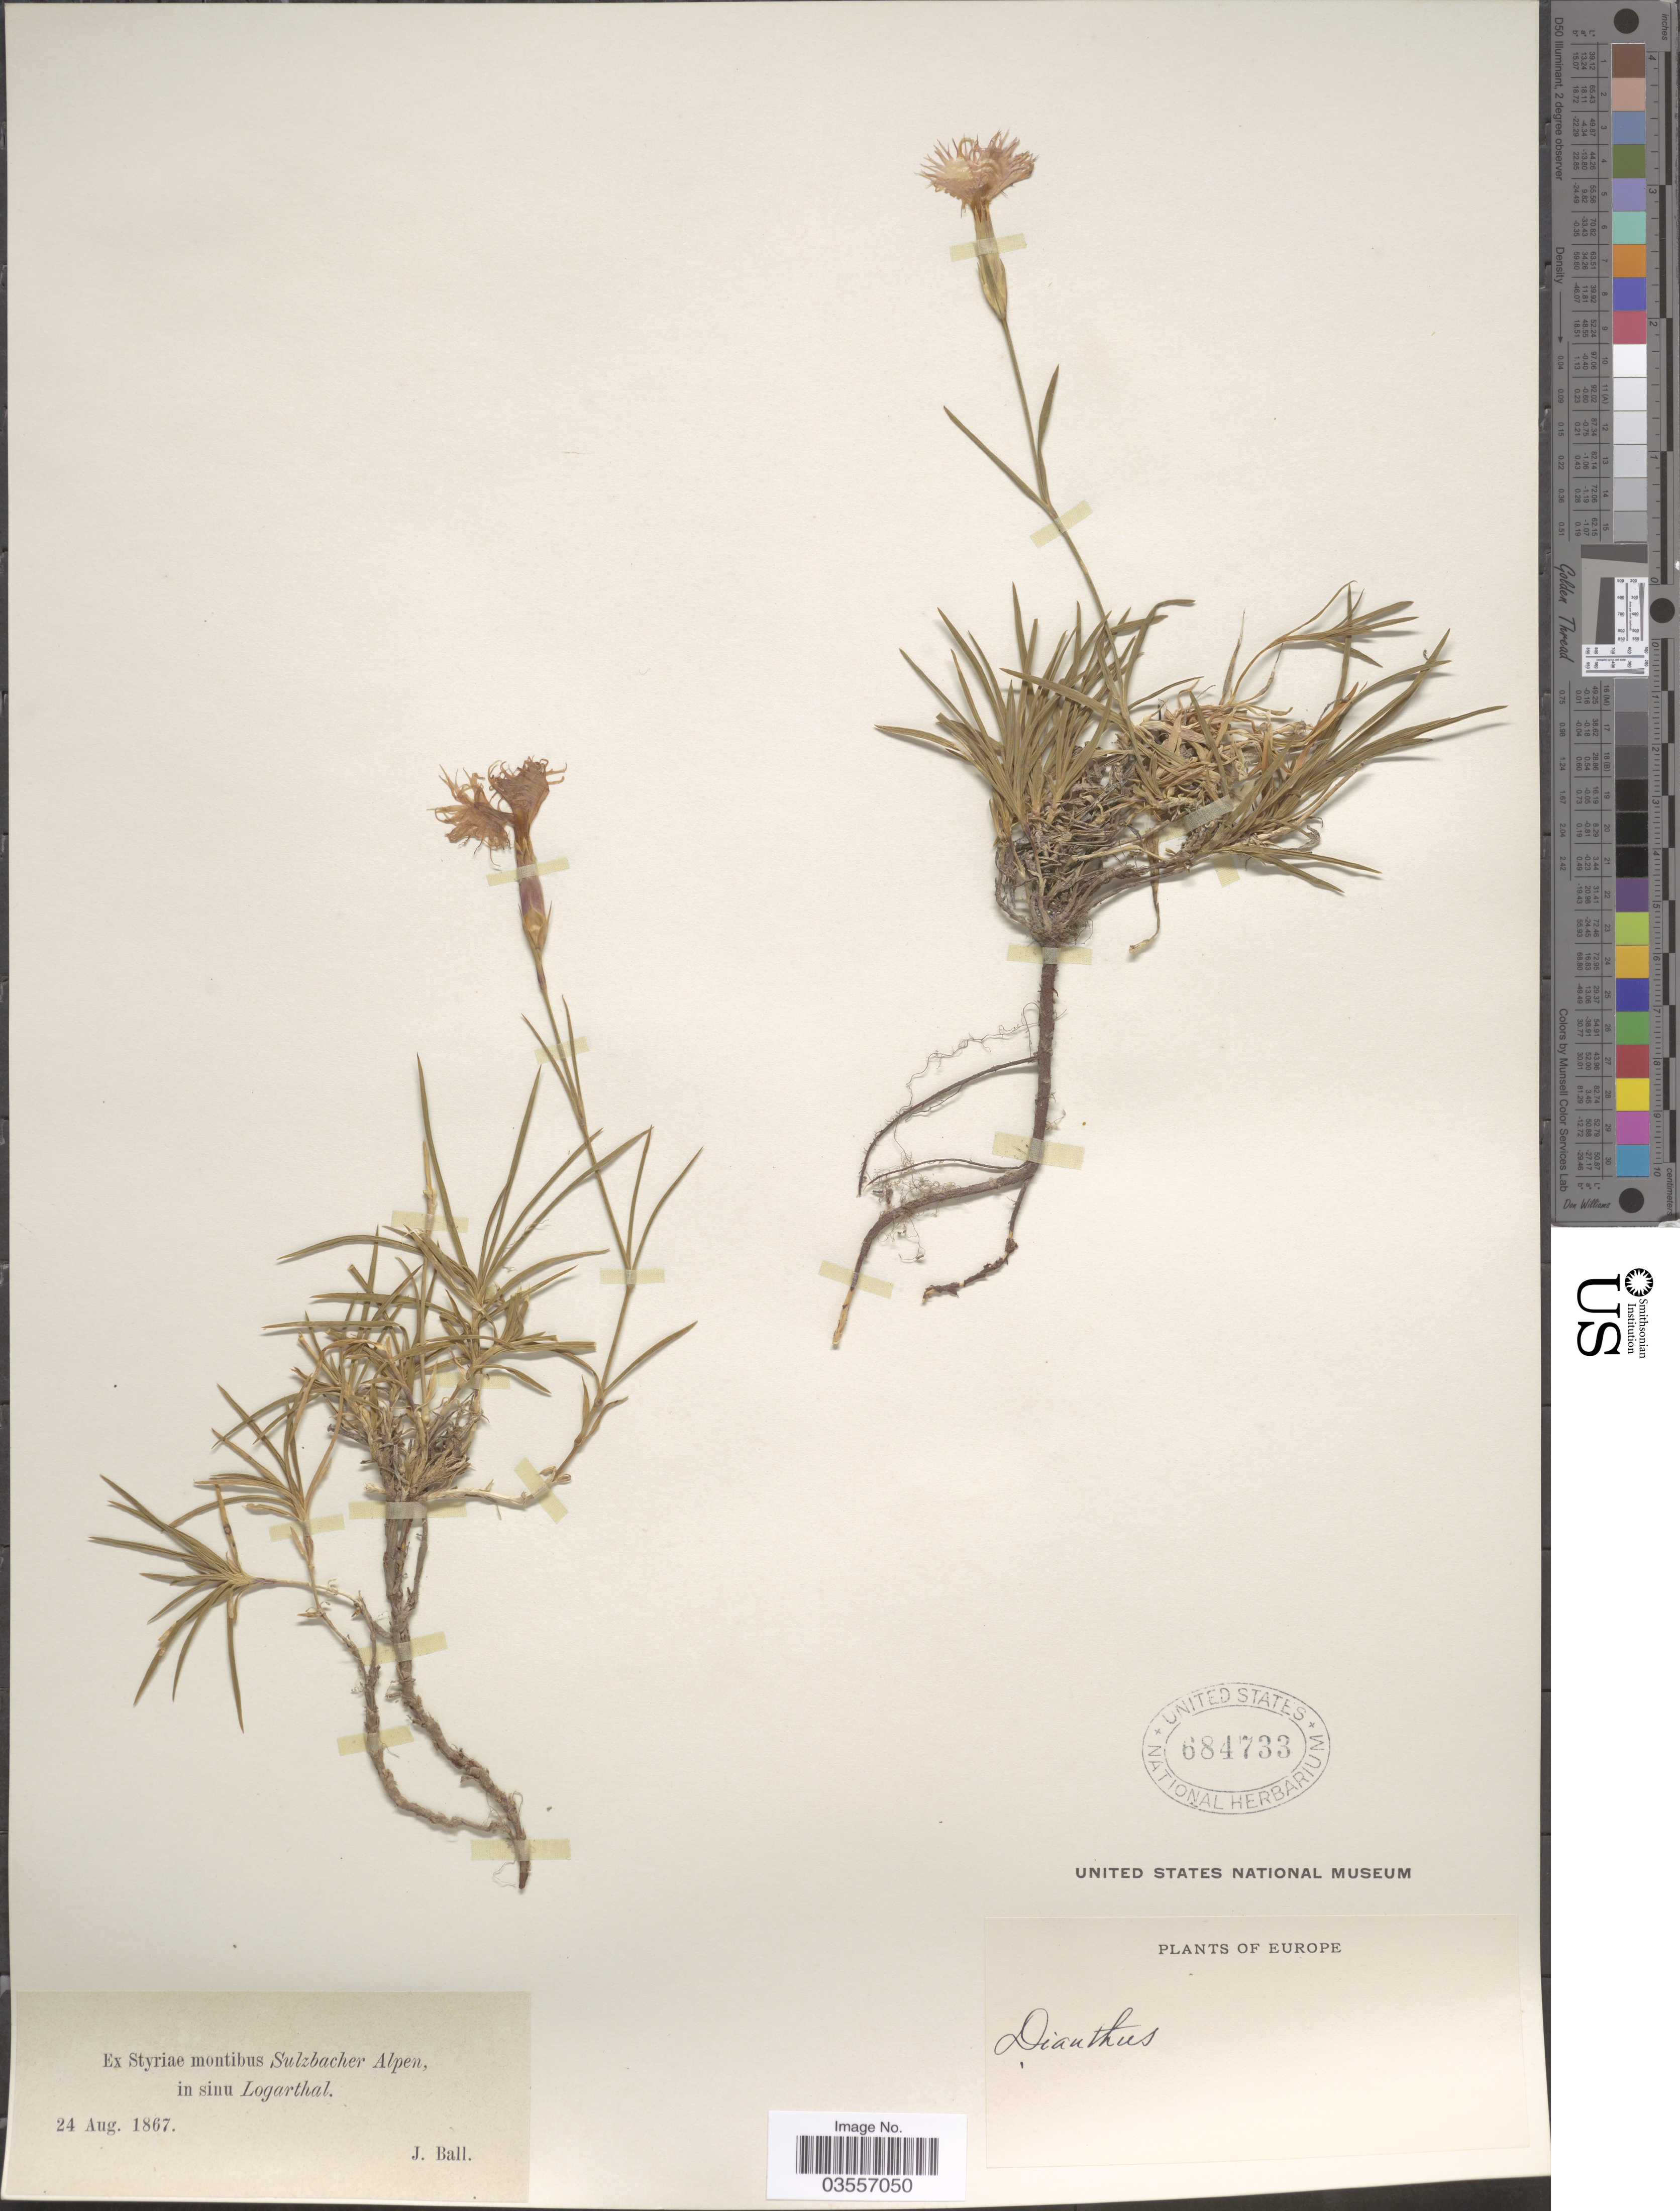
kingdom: Plantae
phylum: Tracheophyta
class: Magnoliopsida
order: Caryophyllales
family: Caryophyllaceae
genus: Dianthus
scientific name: Dianthus sp.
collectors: J. Ball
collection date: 1867-08-24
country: Austria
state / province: Steiermark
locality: Ex Styriae montibus Sulzbacher Alpen, in sinu Logarthal. Europe.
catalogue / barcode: US 684733